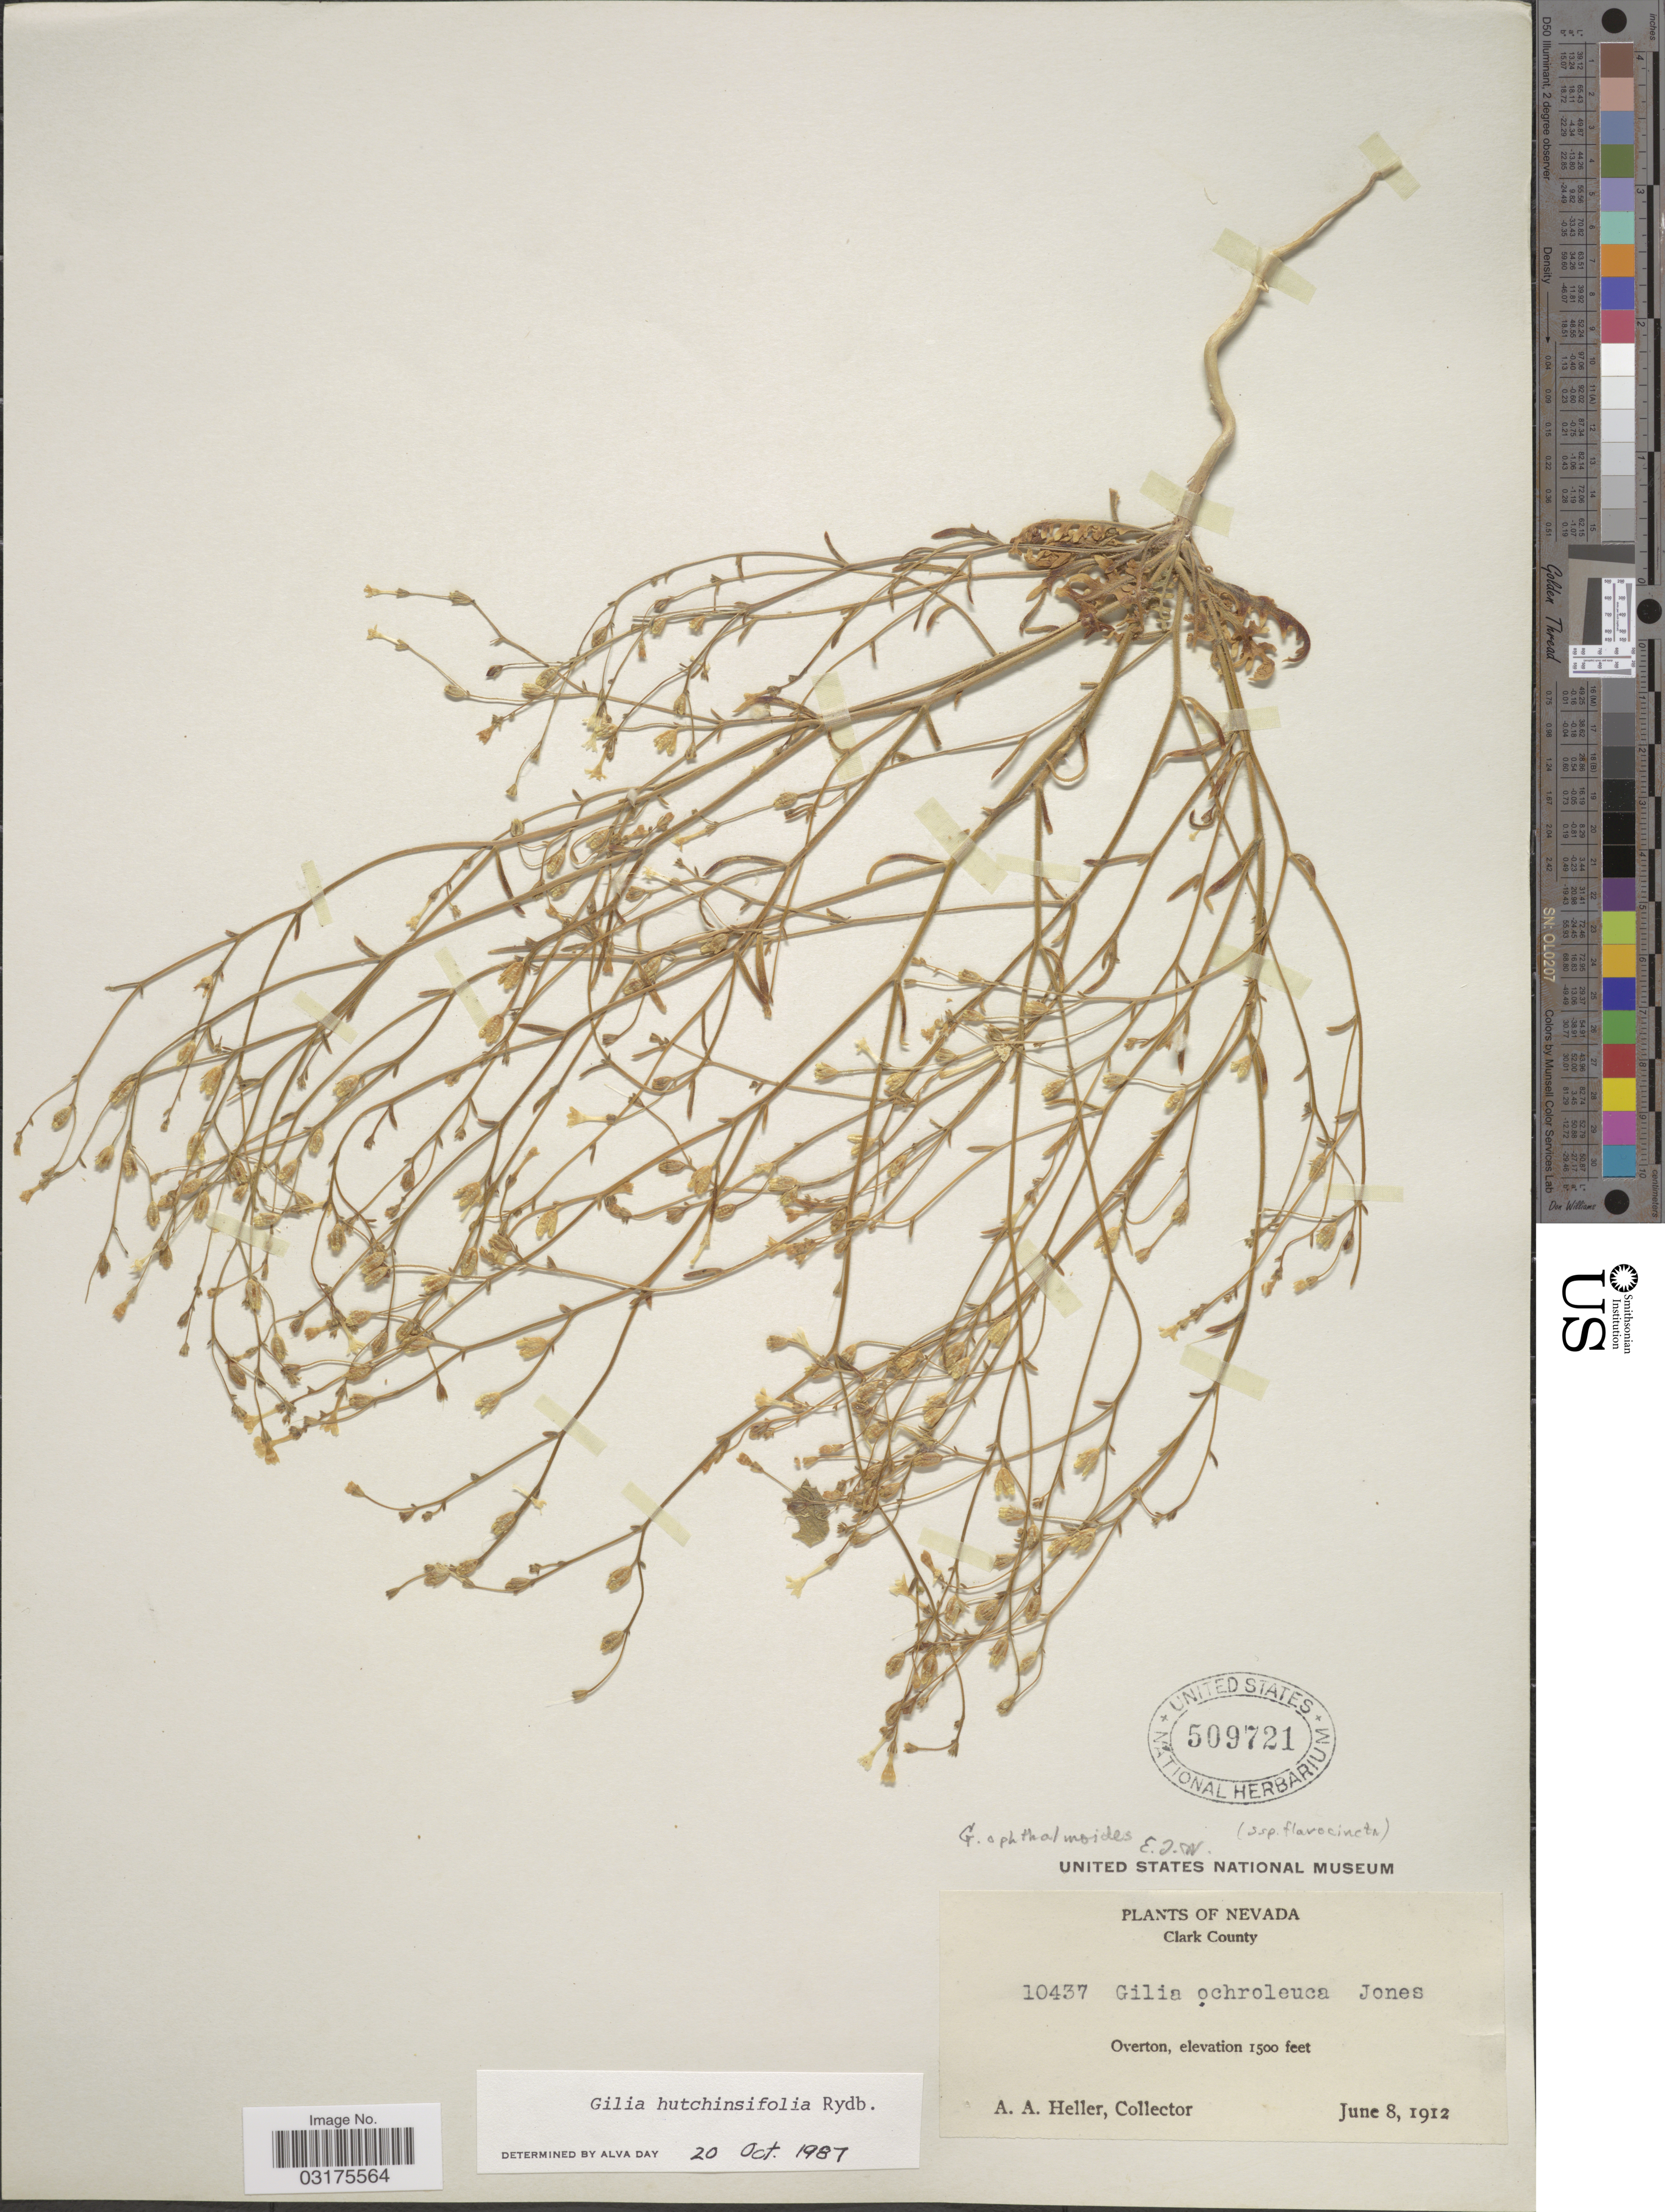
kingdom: Plantae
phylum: Tracheophyta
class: Magnoliopsida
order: Ericales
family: Polemoniaceae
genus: Aliciella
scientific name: Aliciella hutchinsifolia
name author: (Rydb.) J.M. Porter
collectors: A. A. Heller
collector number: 10437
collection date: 1912-06-08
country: United States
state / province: Nevada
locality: Clark County, Overton.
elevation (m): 457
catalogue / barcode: US 509721